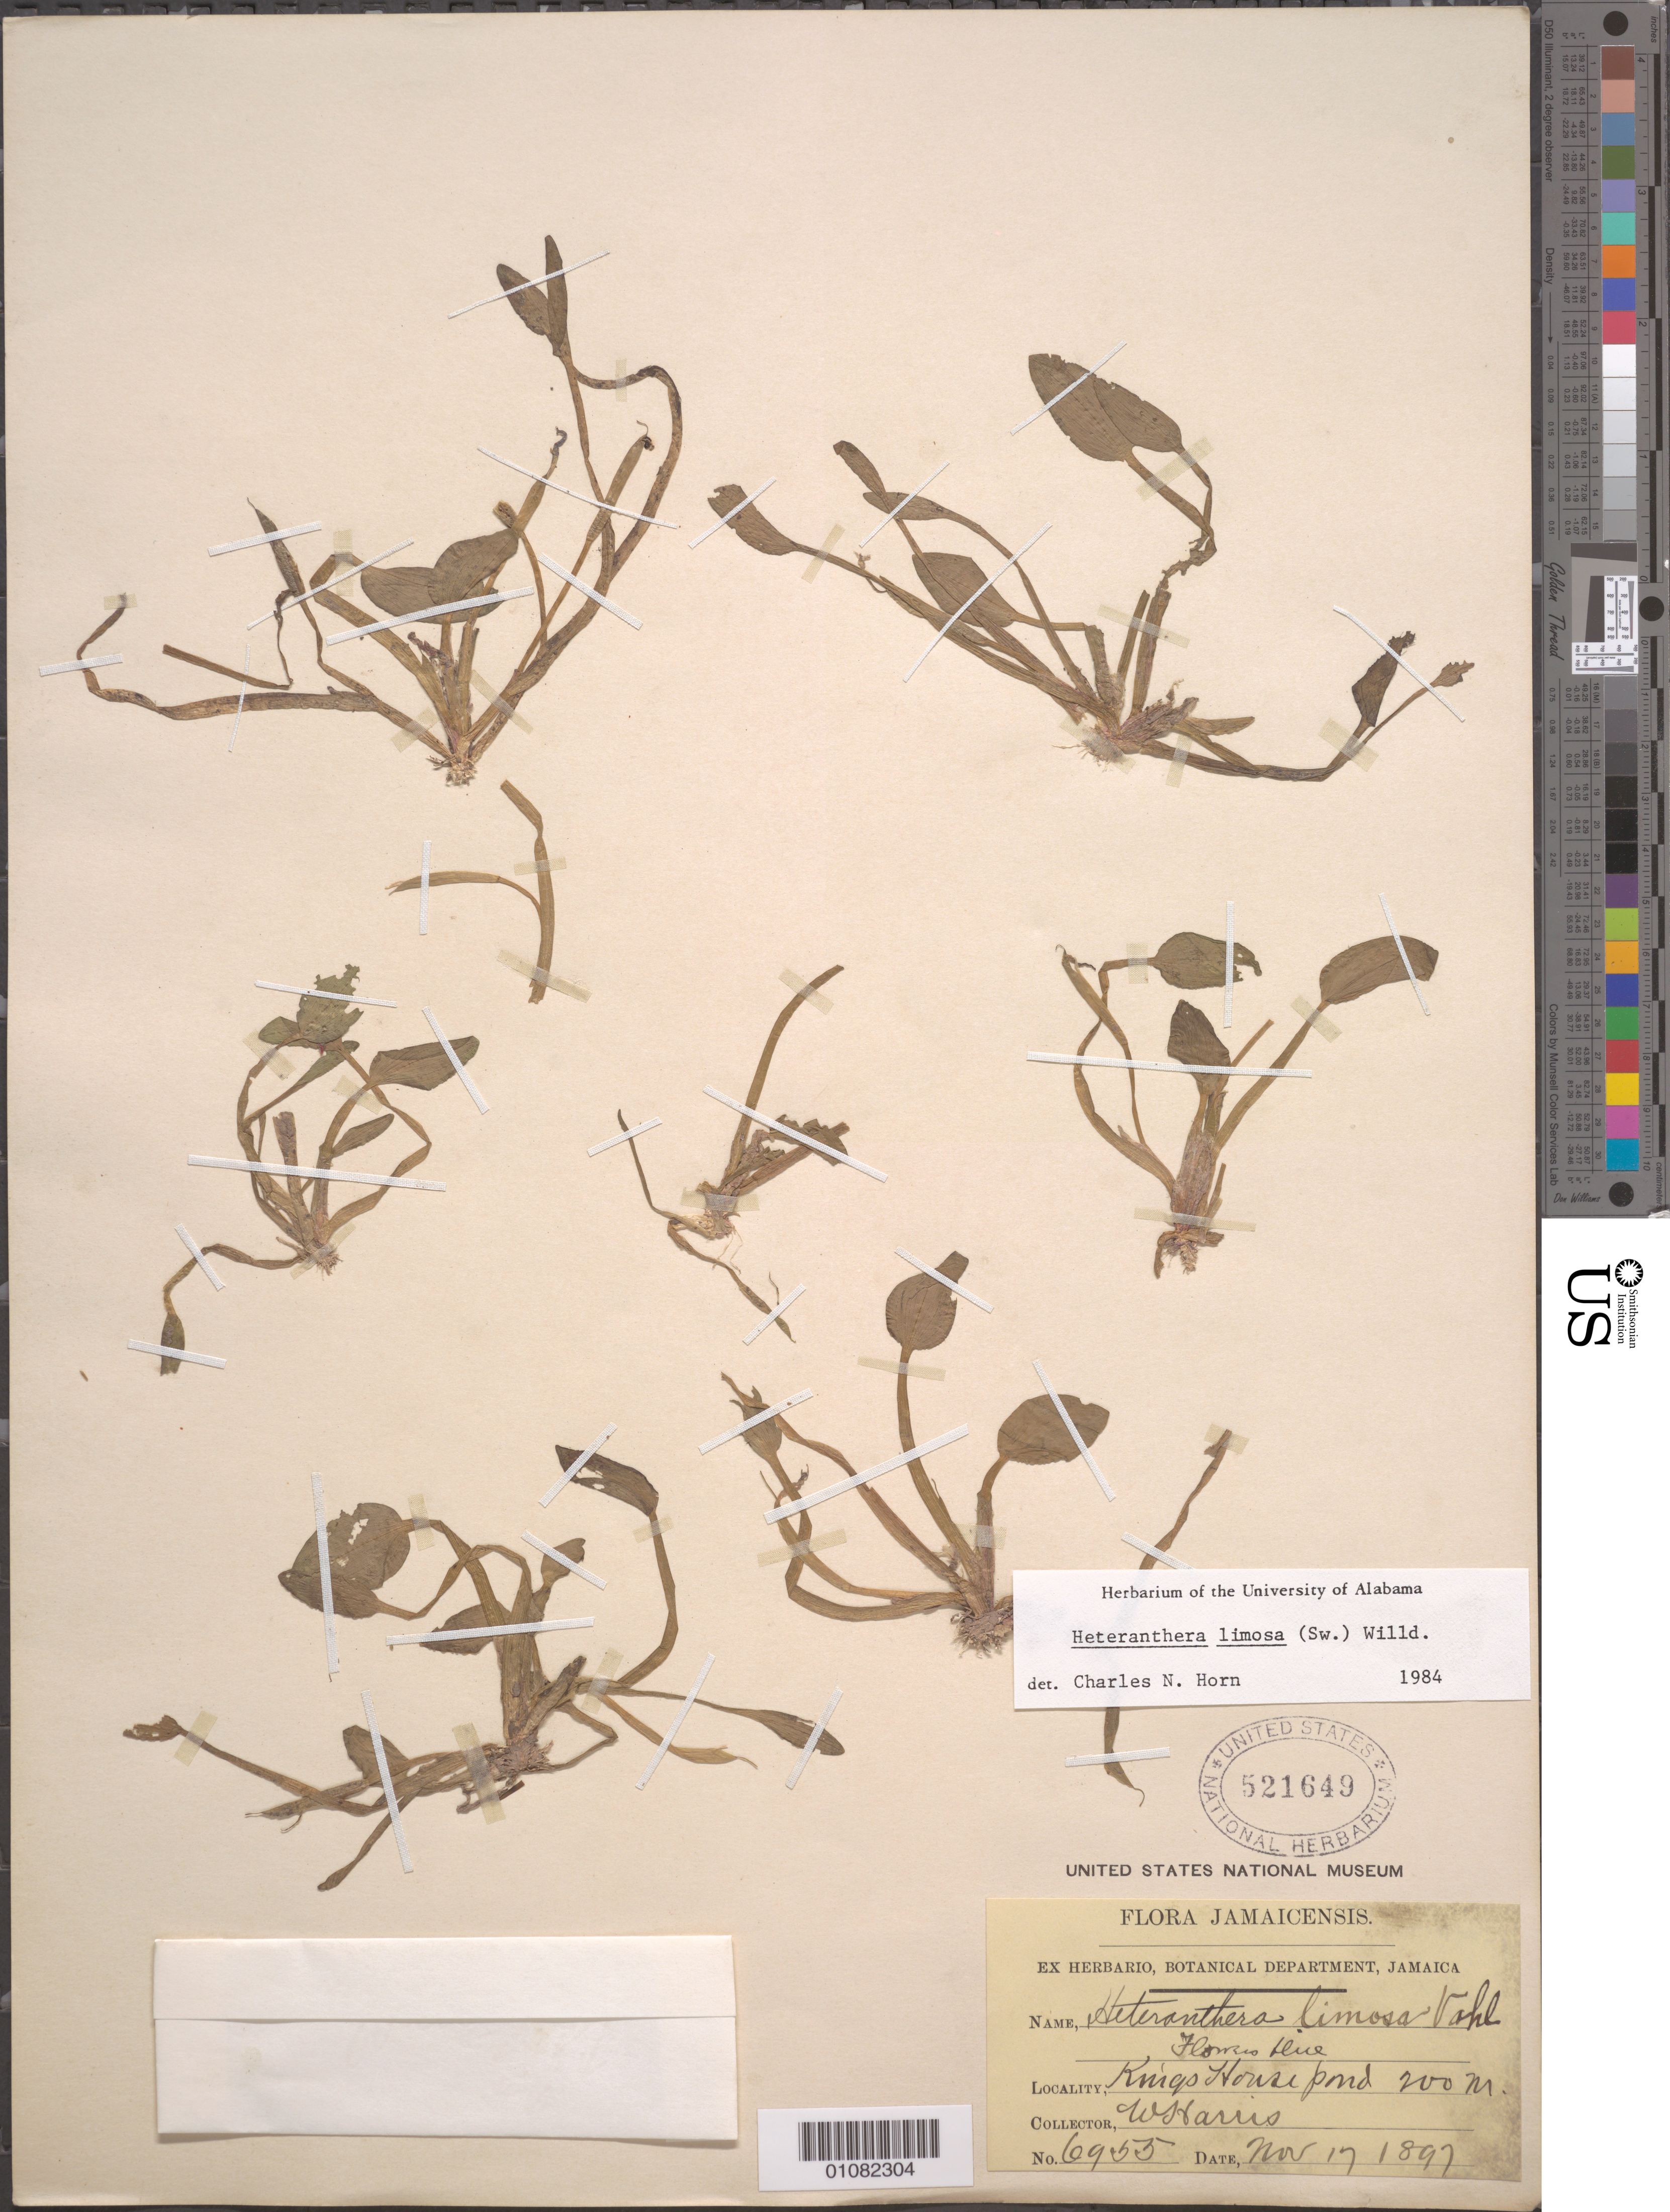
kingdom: Plantae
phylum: Tracheophyta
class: Liliopsida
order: Commelinales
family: Pontederiaceae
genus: Heteranthera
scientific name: Heteranthera limosa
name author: (Sw.) Willd.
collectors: W. Harris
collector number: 6955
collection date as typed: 17 Nov 1897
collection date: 1897-11-17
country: Jamaica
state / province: Kingston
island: Jamaica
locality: Kings House pond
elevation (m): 200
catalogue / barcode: US 521649